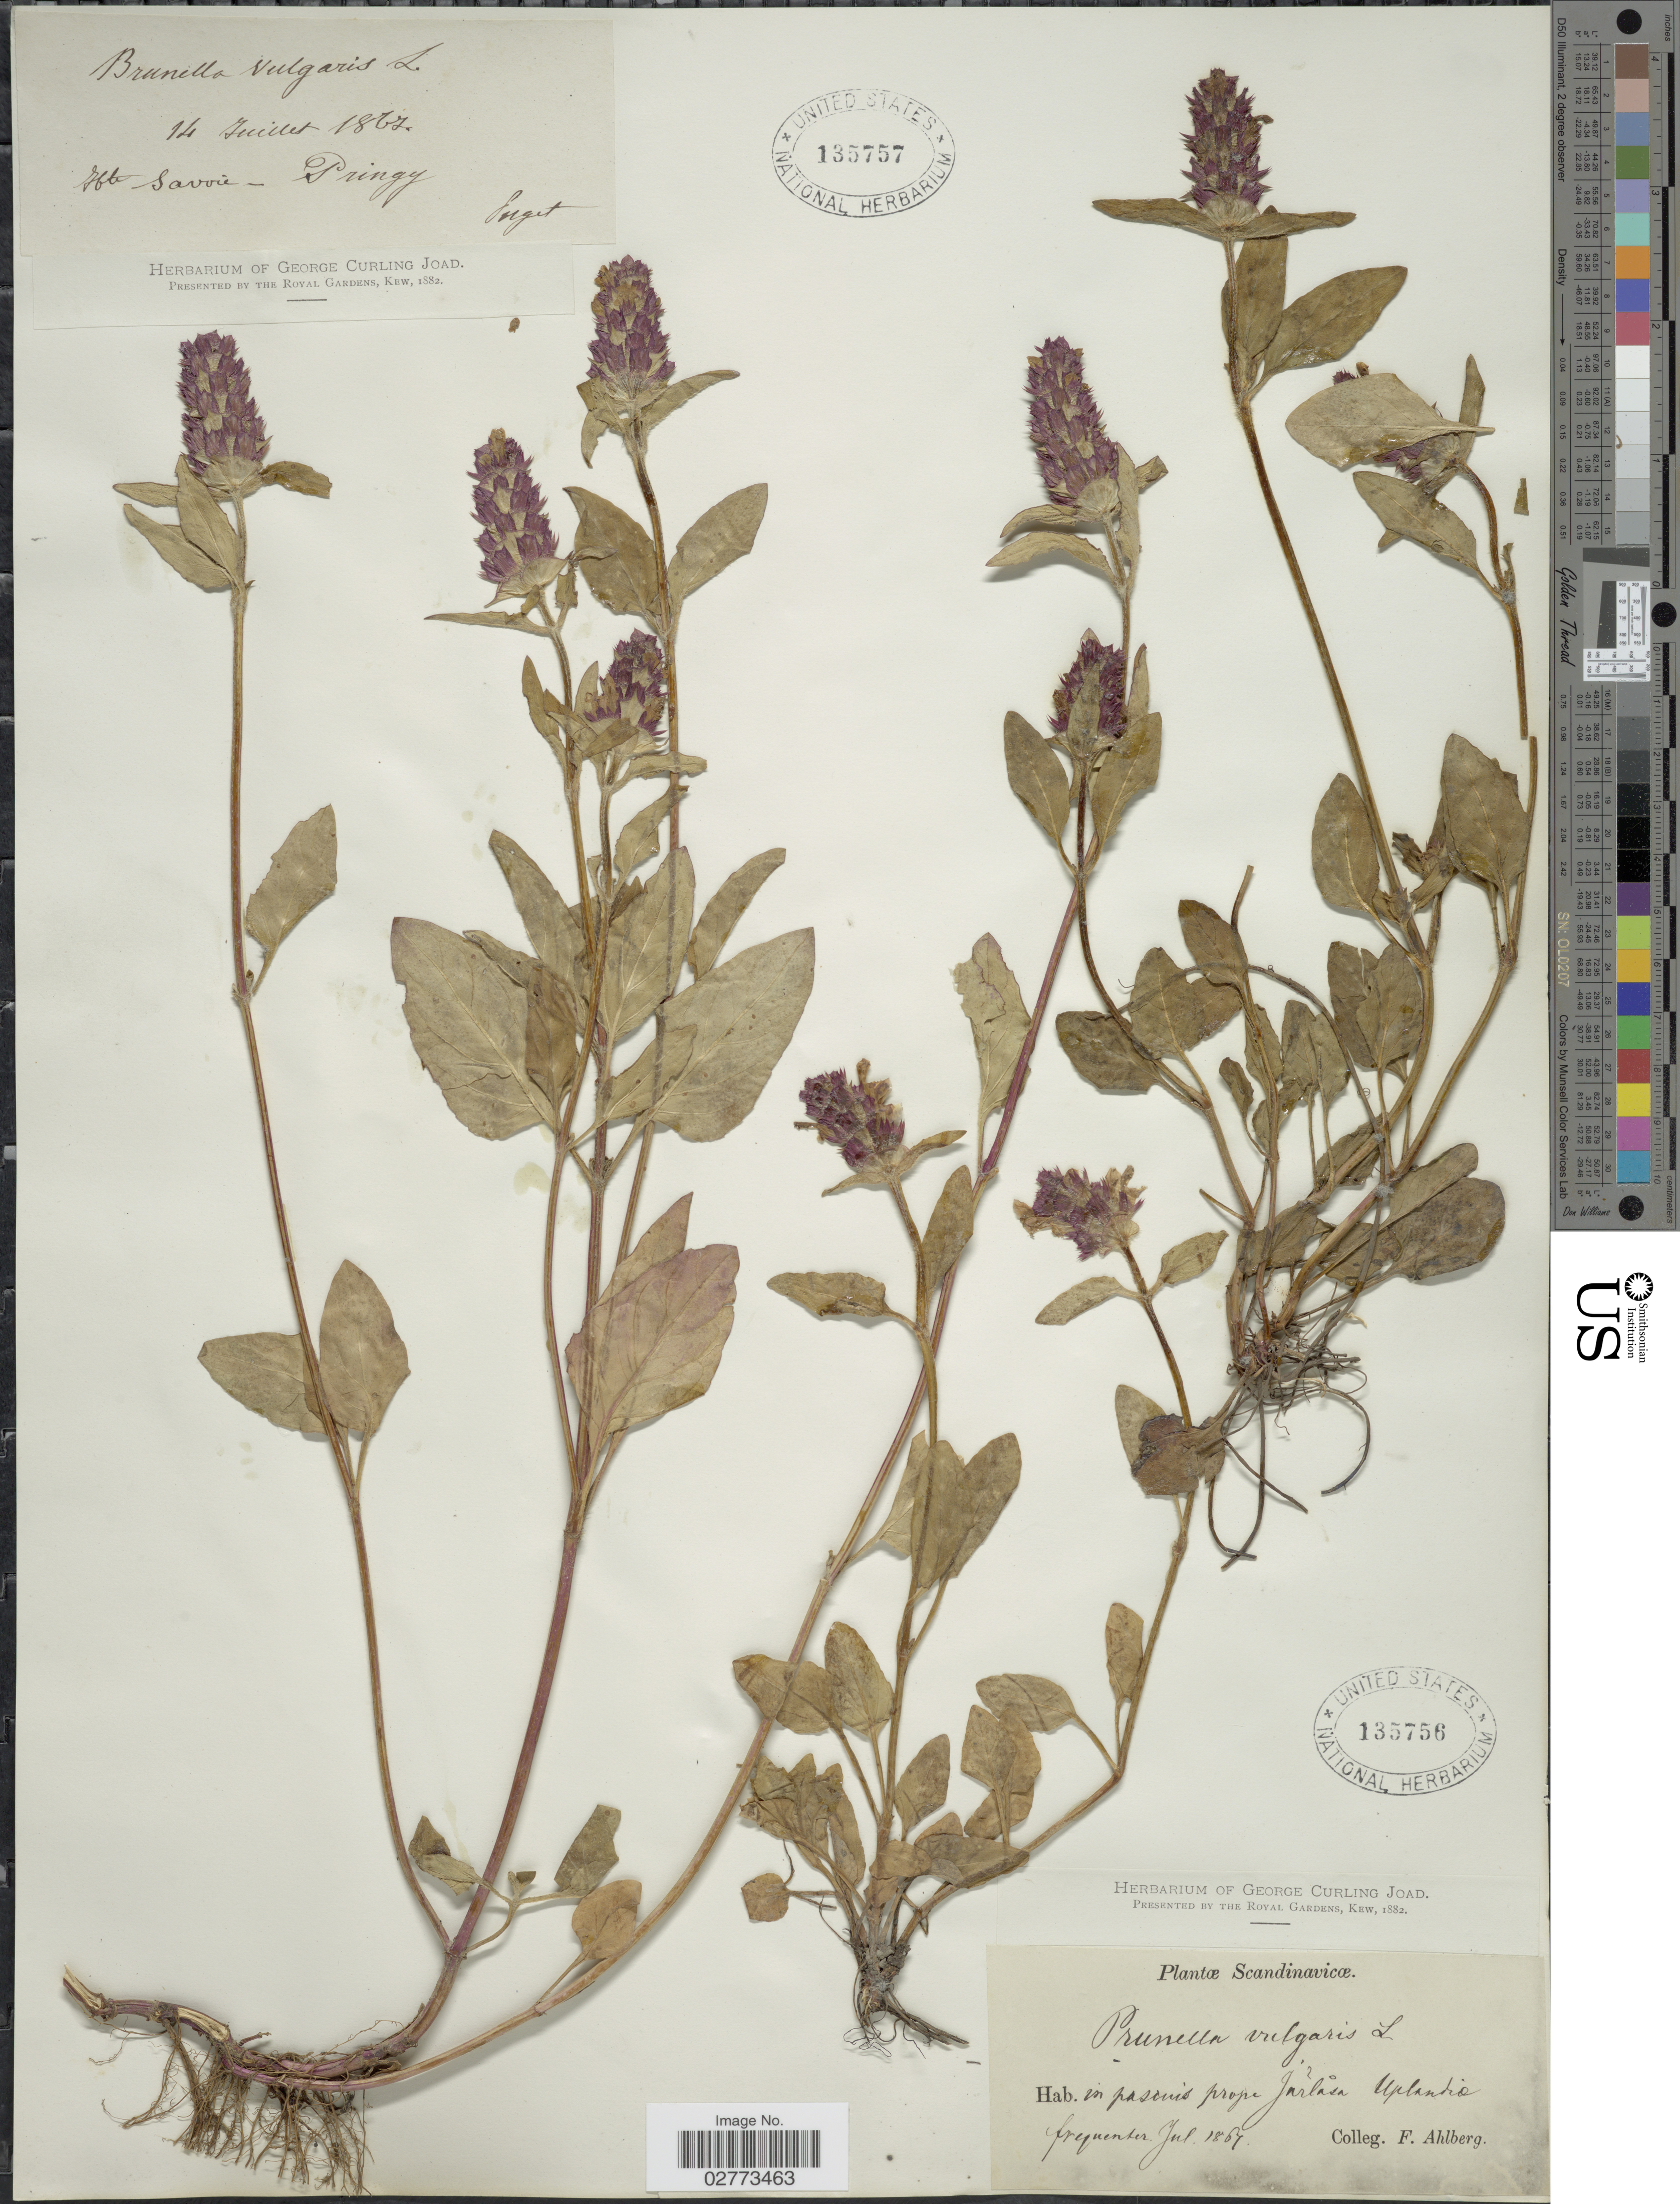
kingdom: Plantae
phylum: Tracheophyta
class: Magnoliopsida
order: Lamiales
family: Lamiaceae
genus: Prunella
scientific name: Prunella vulgaris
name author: L.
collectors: F. Ahlberg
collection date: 1867-07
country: Sweden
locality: Scandinavicæ. In pascuis prope Jarlasa Uplandia.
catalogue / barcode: US 135756-2